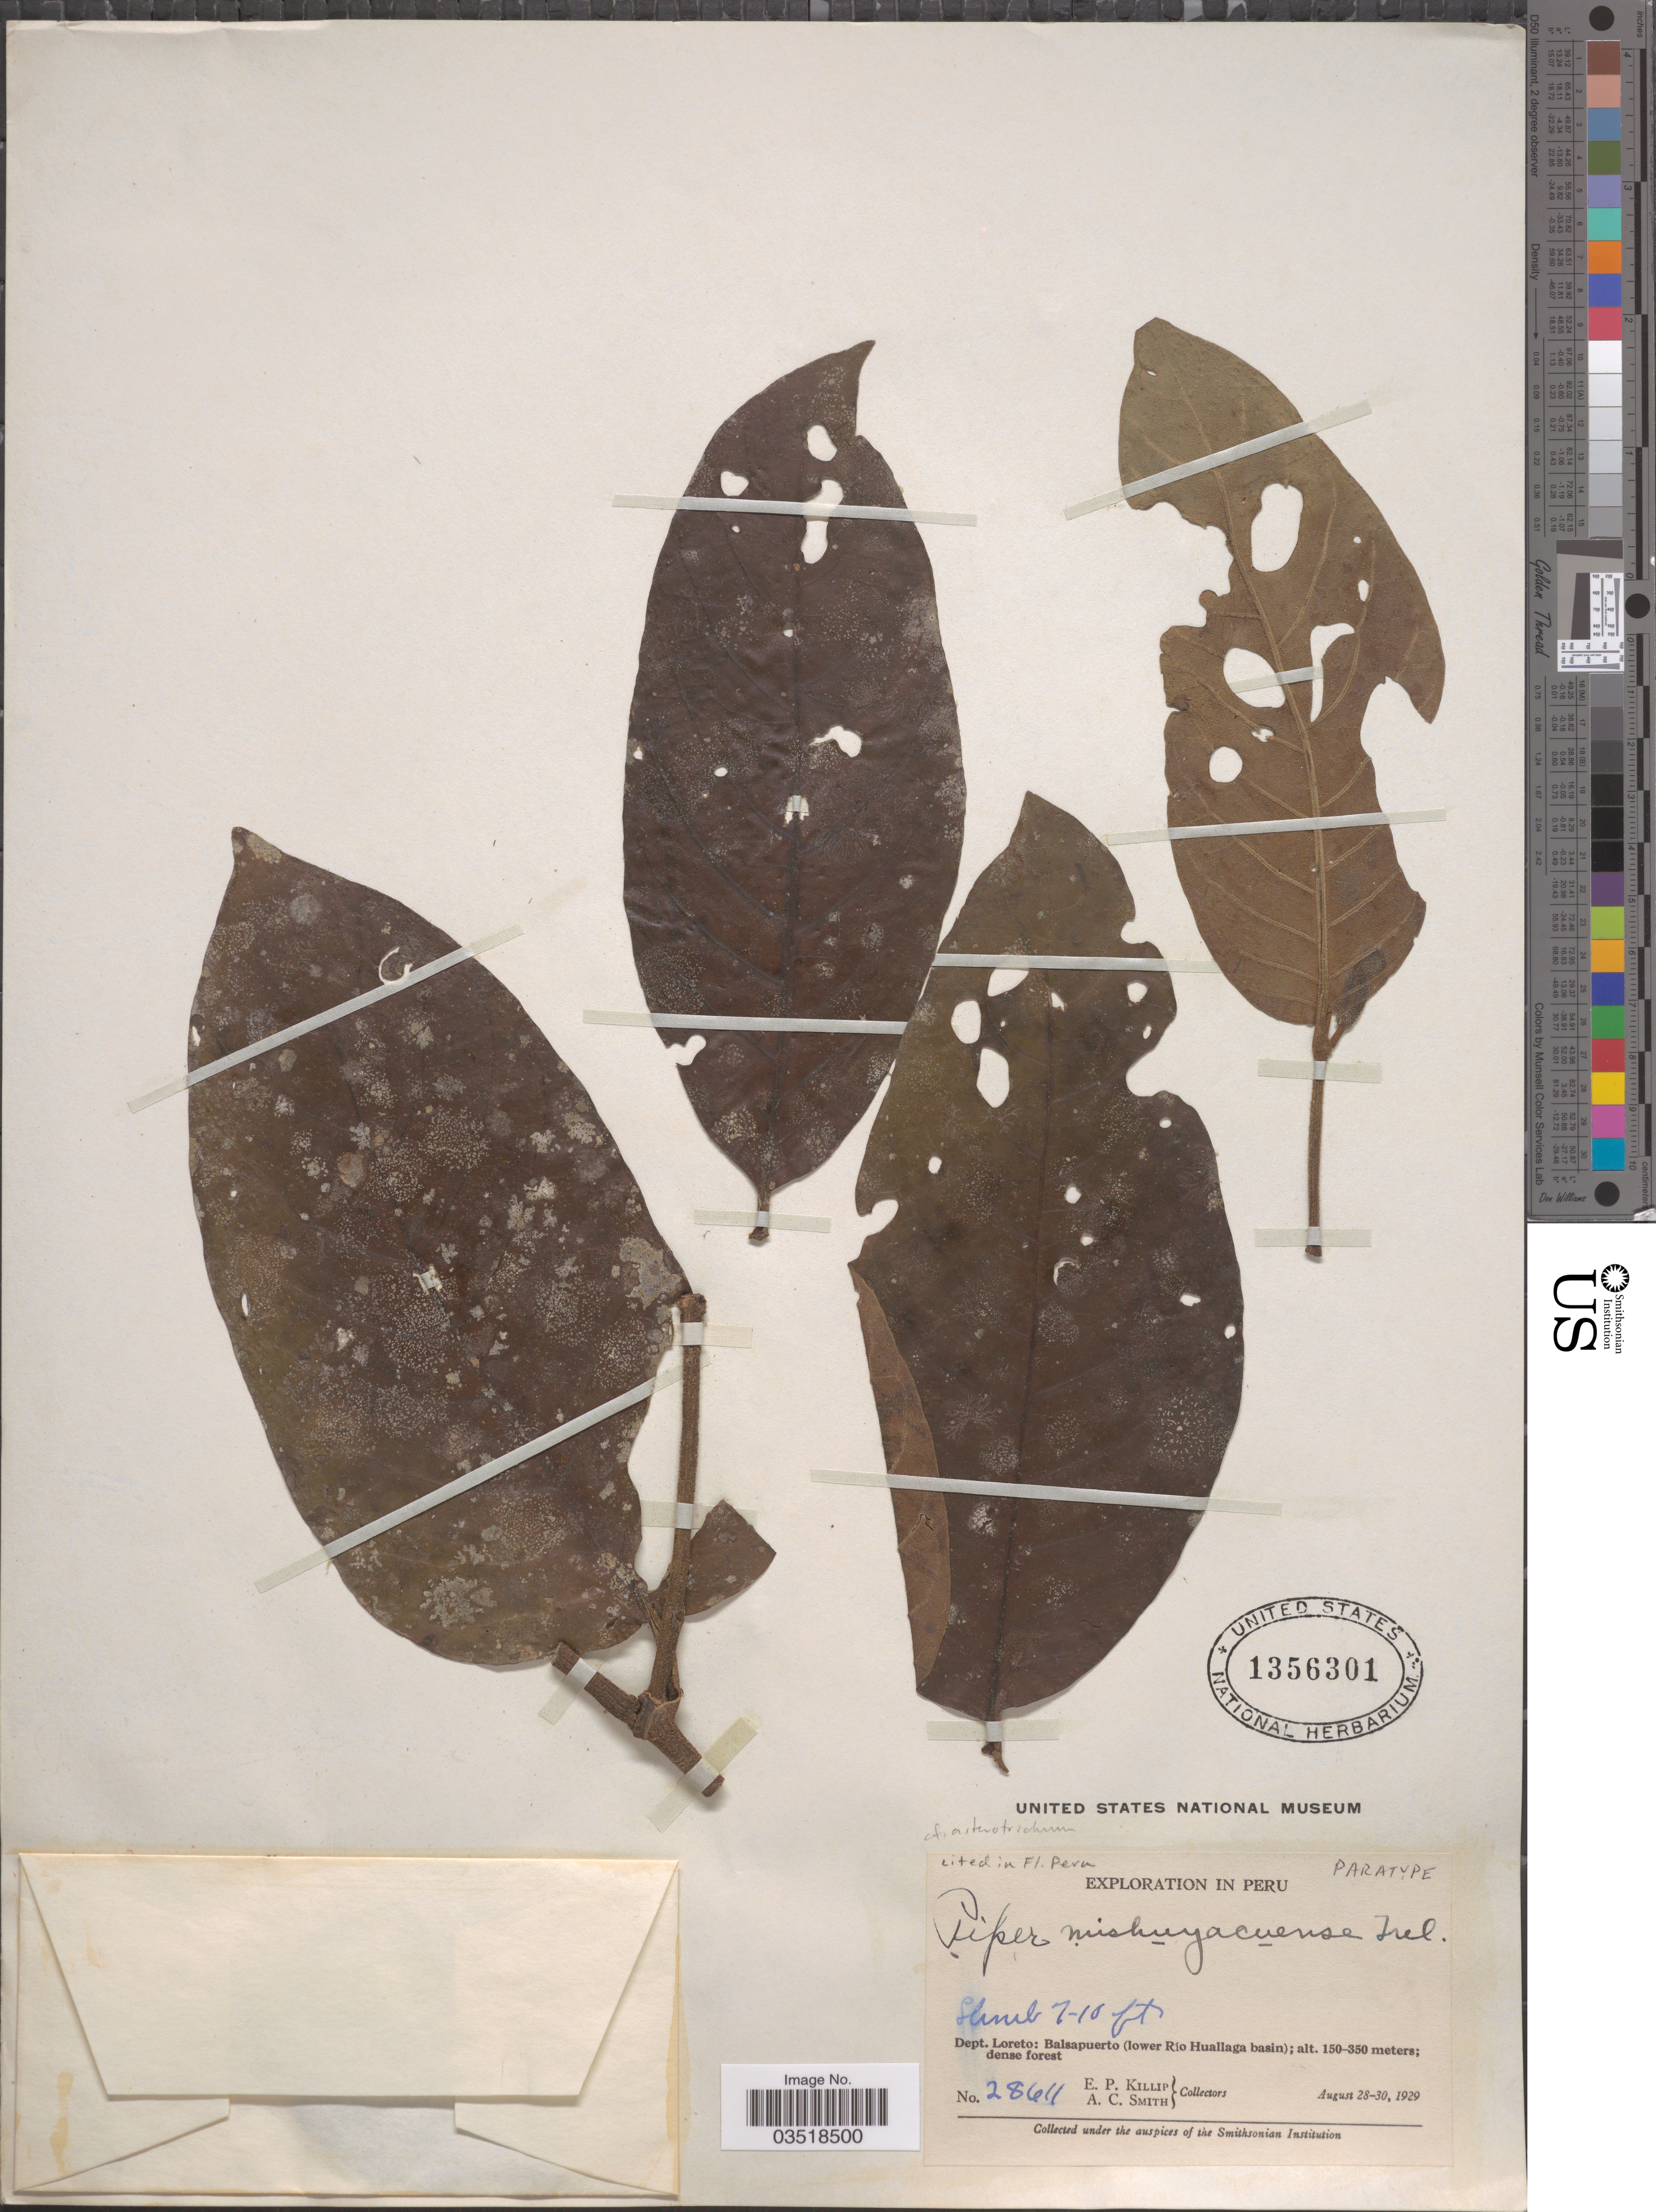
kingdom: Plantae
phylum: Tracheophyta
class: Magnoliopsida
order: Piperales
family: Piperaceae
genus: Piper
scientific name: Piper mishuyacuense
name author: Trel. in J.F. Macbr.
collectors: E. P. Killip & A. C. Smith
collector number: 28611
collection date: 1929-08-28/1929-08-30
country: Peru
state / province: Loreto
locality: Dept. Loreto: Balsapuerto (lower Río Huallaga basin).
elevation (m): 150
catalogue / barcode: US 1356301